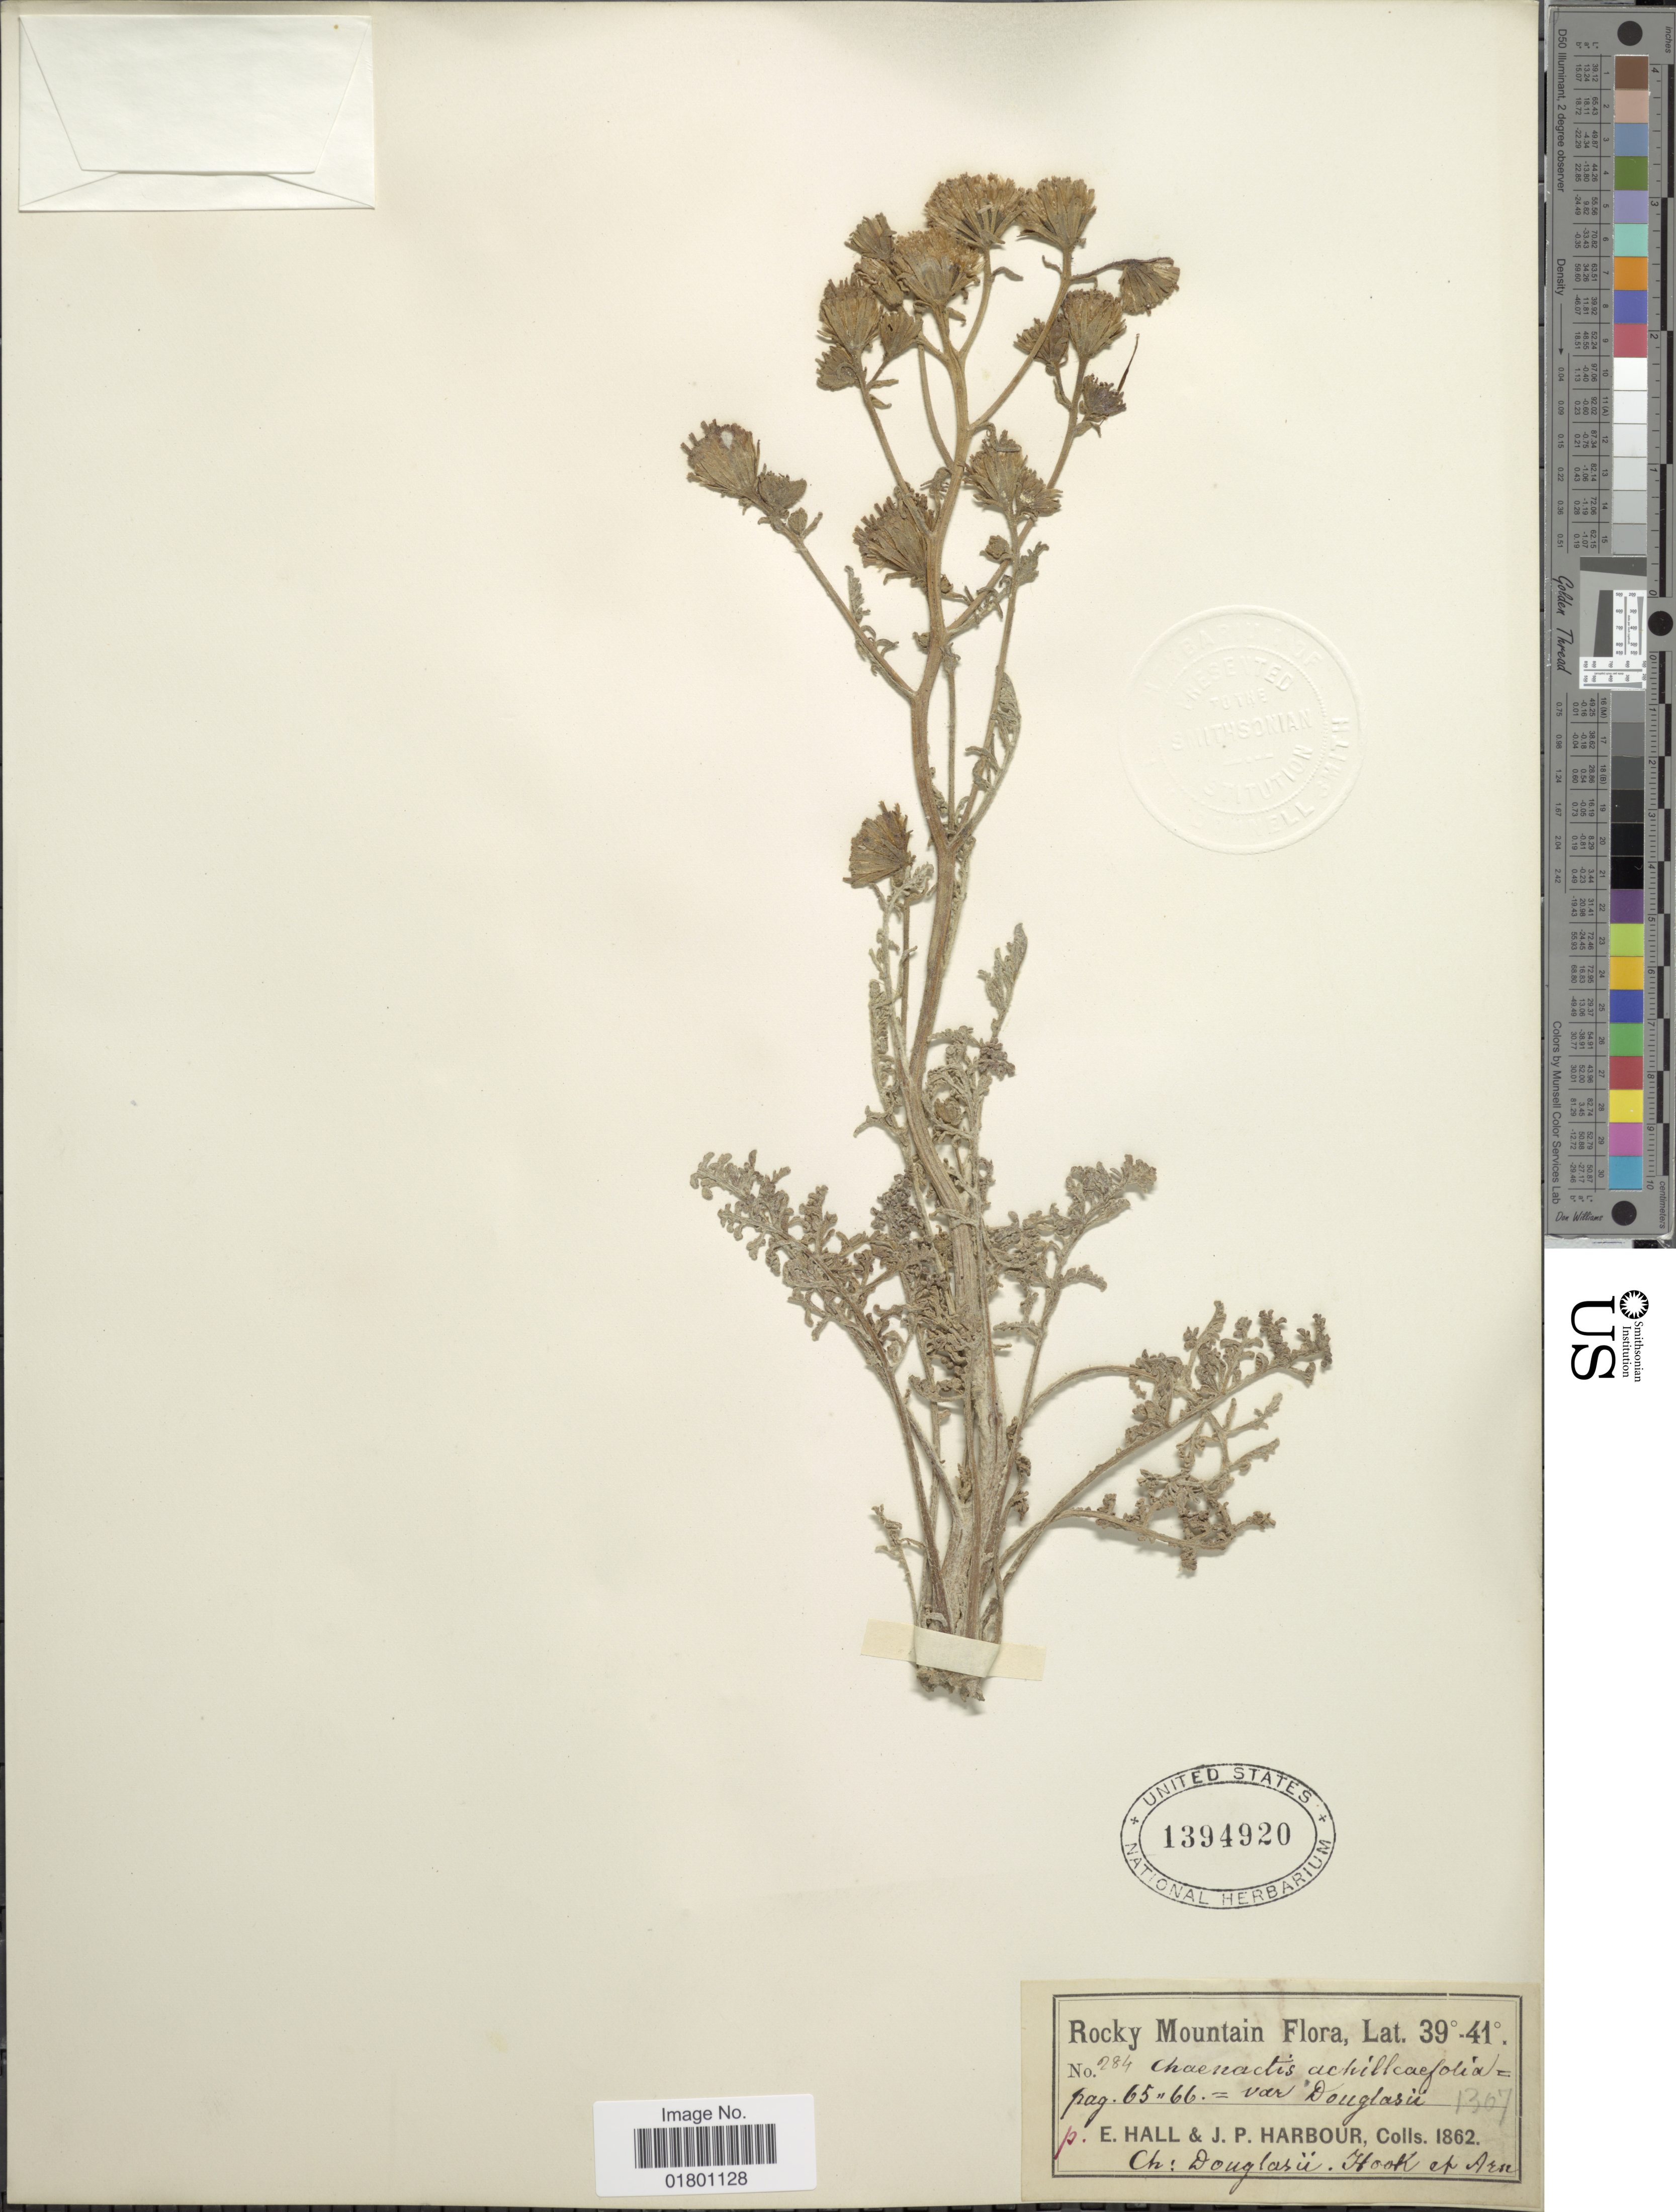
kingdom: Plantae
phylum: Tracheophyta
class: Magnoliopsida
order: Asterales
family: Asteraceae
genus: Chaenactis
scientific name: Chaenactis douglasii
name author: Hook. & Arn.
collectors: E. Hall & J. Harbour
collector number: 284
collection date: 1862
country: United States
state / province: Colorado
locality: Rocky Mtns. Flora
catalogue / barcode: US 1394920